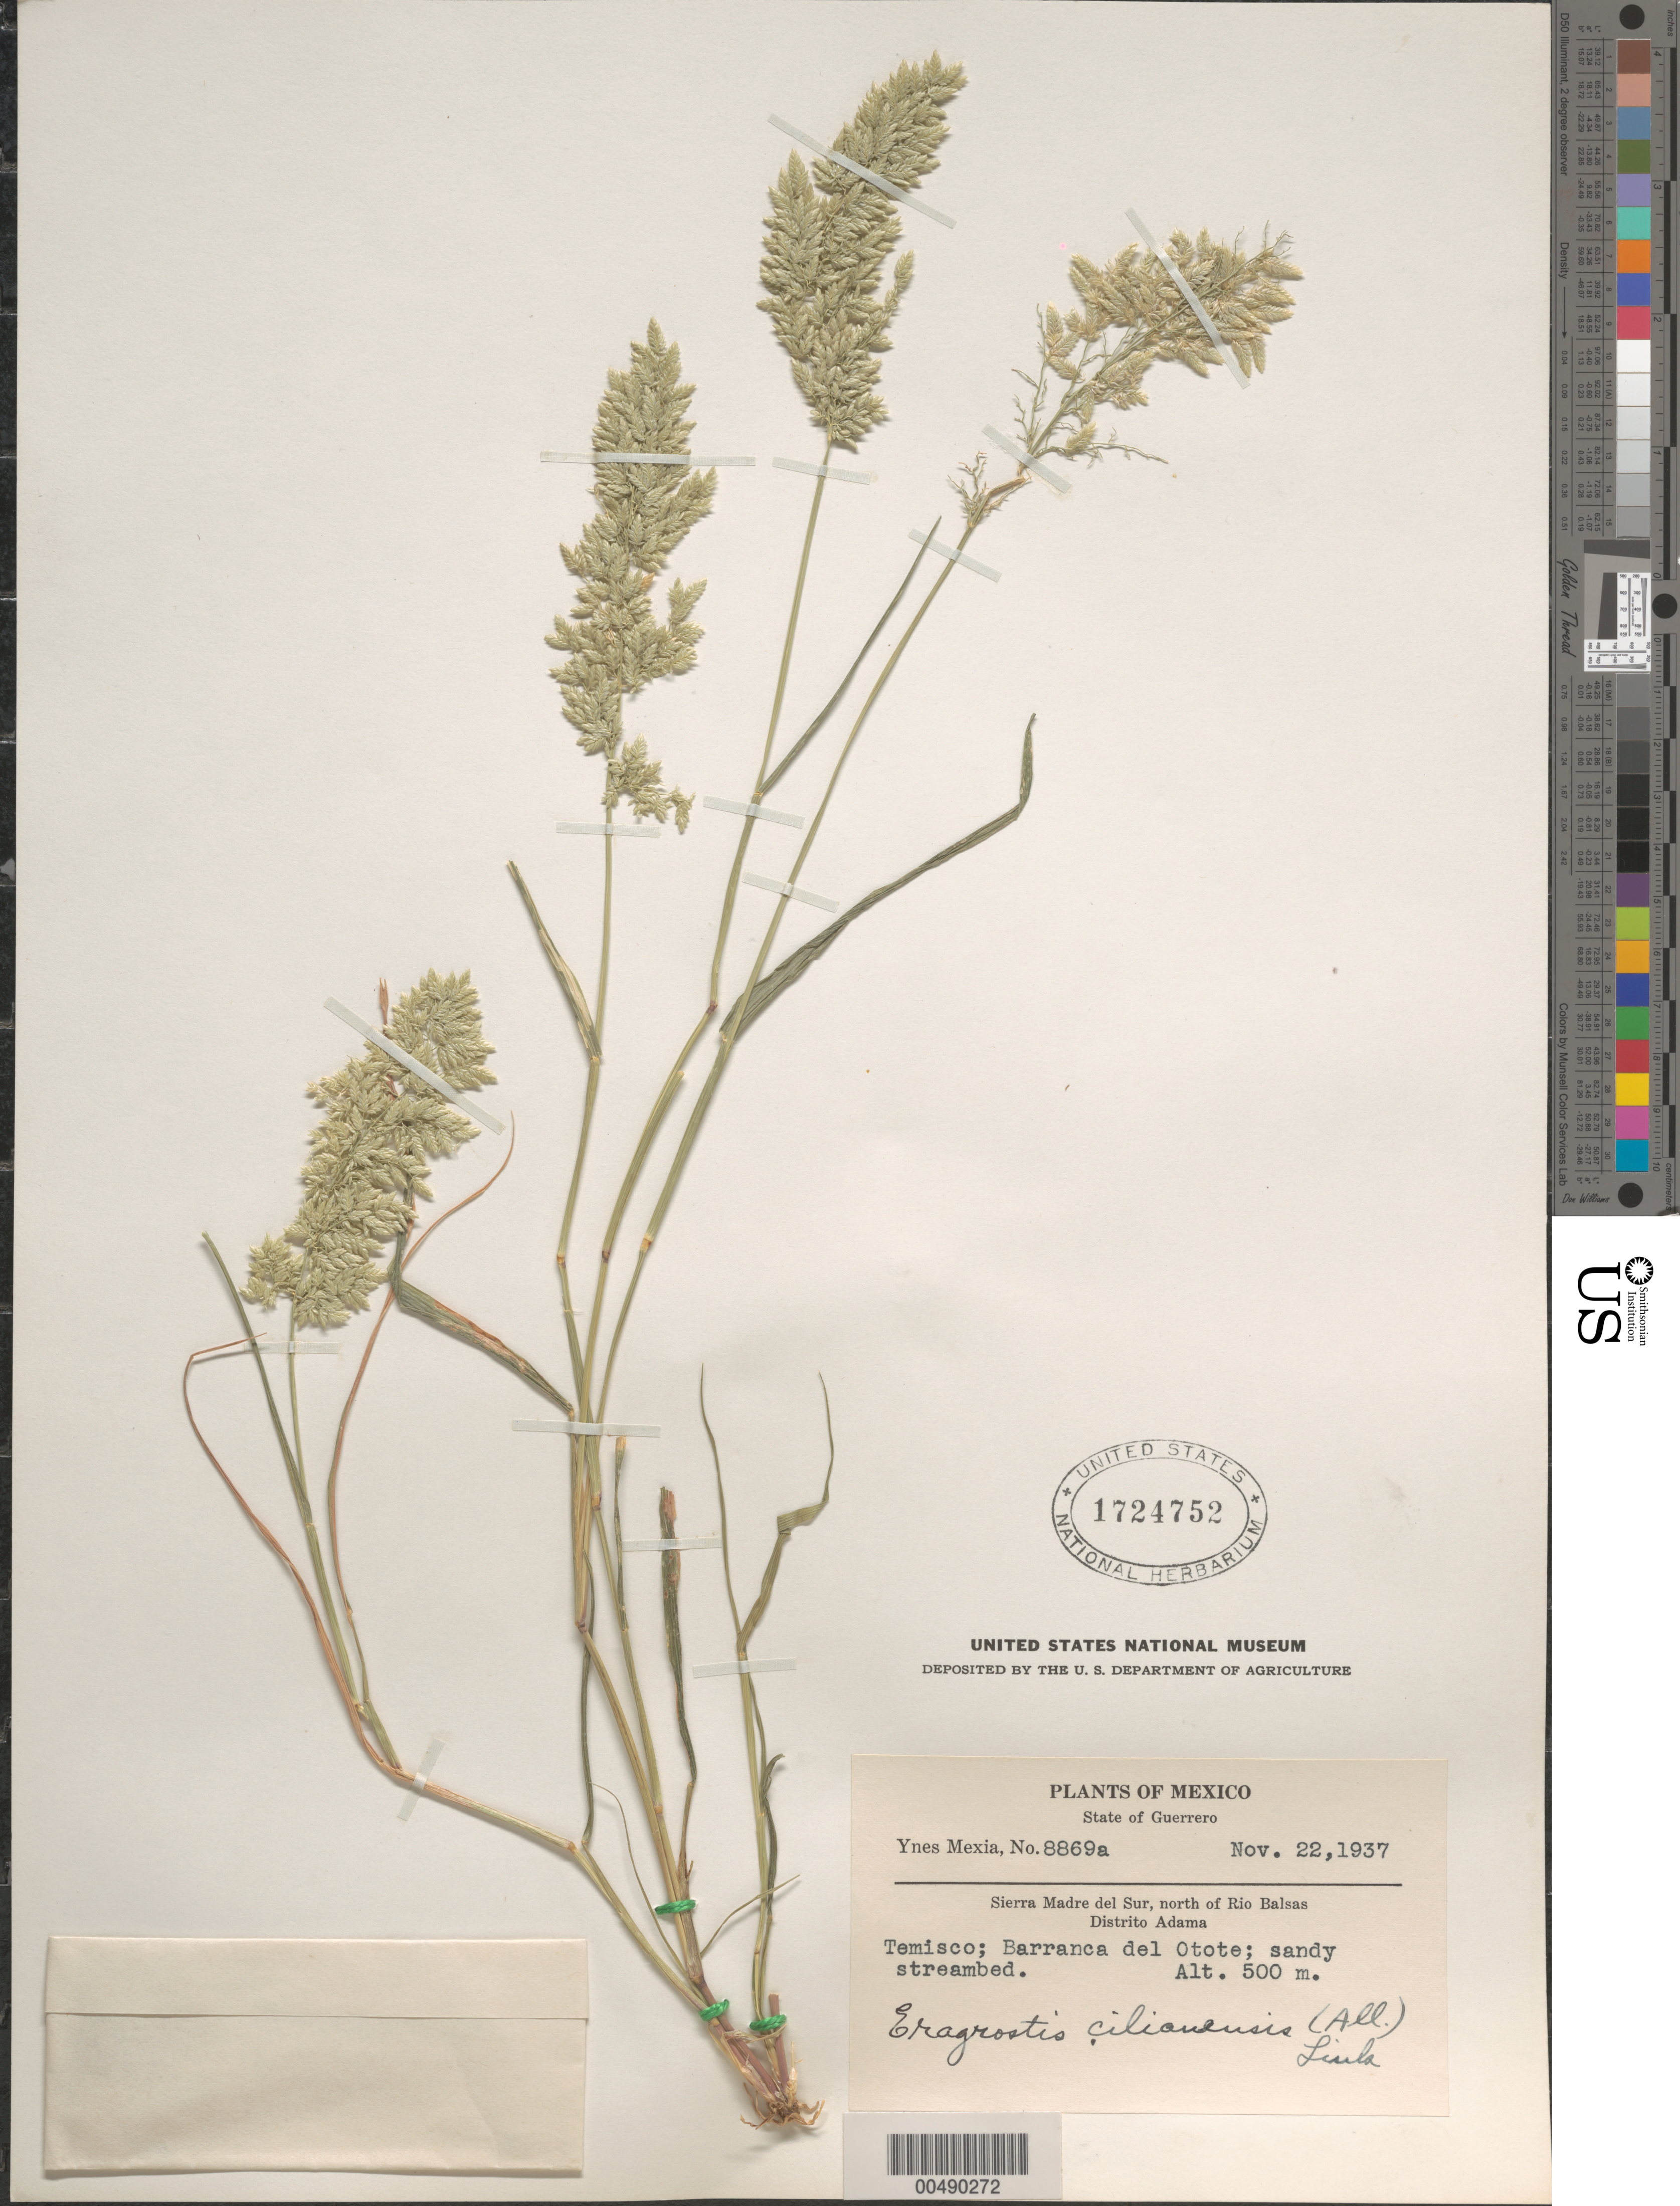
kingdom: Plantae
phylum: Tracheophyta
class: Liliopsida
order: Poales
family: Poaceae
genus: Eragrostis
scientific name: Eragrostis cilianensis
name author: (Bellardi) Vignolo ex Janch.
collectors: Y. Mexia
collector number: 8869a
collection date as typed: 22 Nov 1937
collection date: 1937-11-22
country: Mexico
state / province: Guerrero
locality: Sierra Madre del Sur, N of Rio Balsas Distrito Adama, Temisco, Barranca del Otote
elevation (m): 500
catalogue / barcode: US 1724752